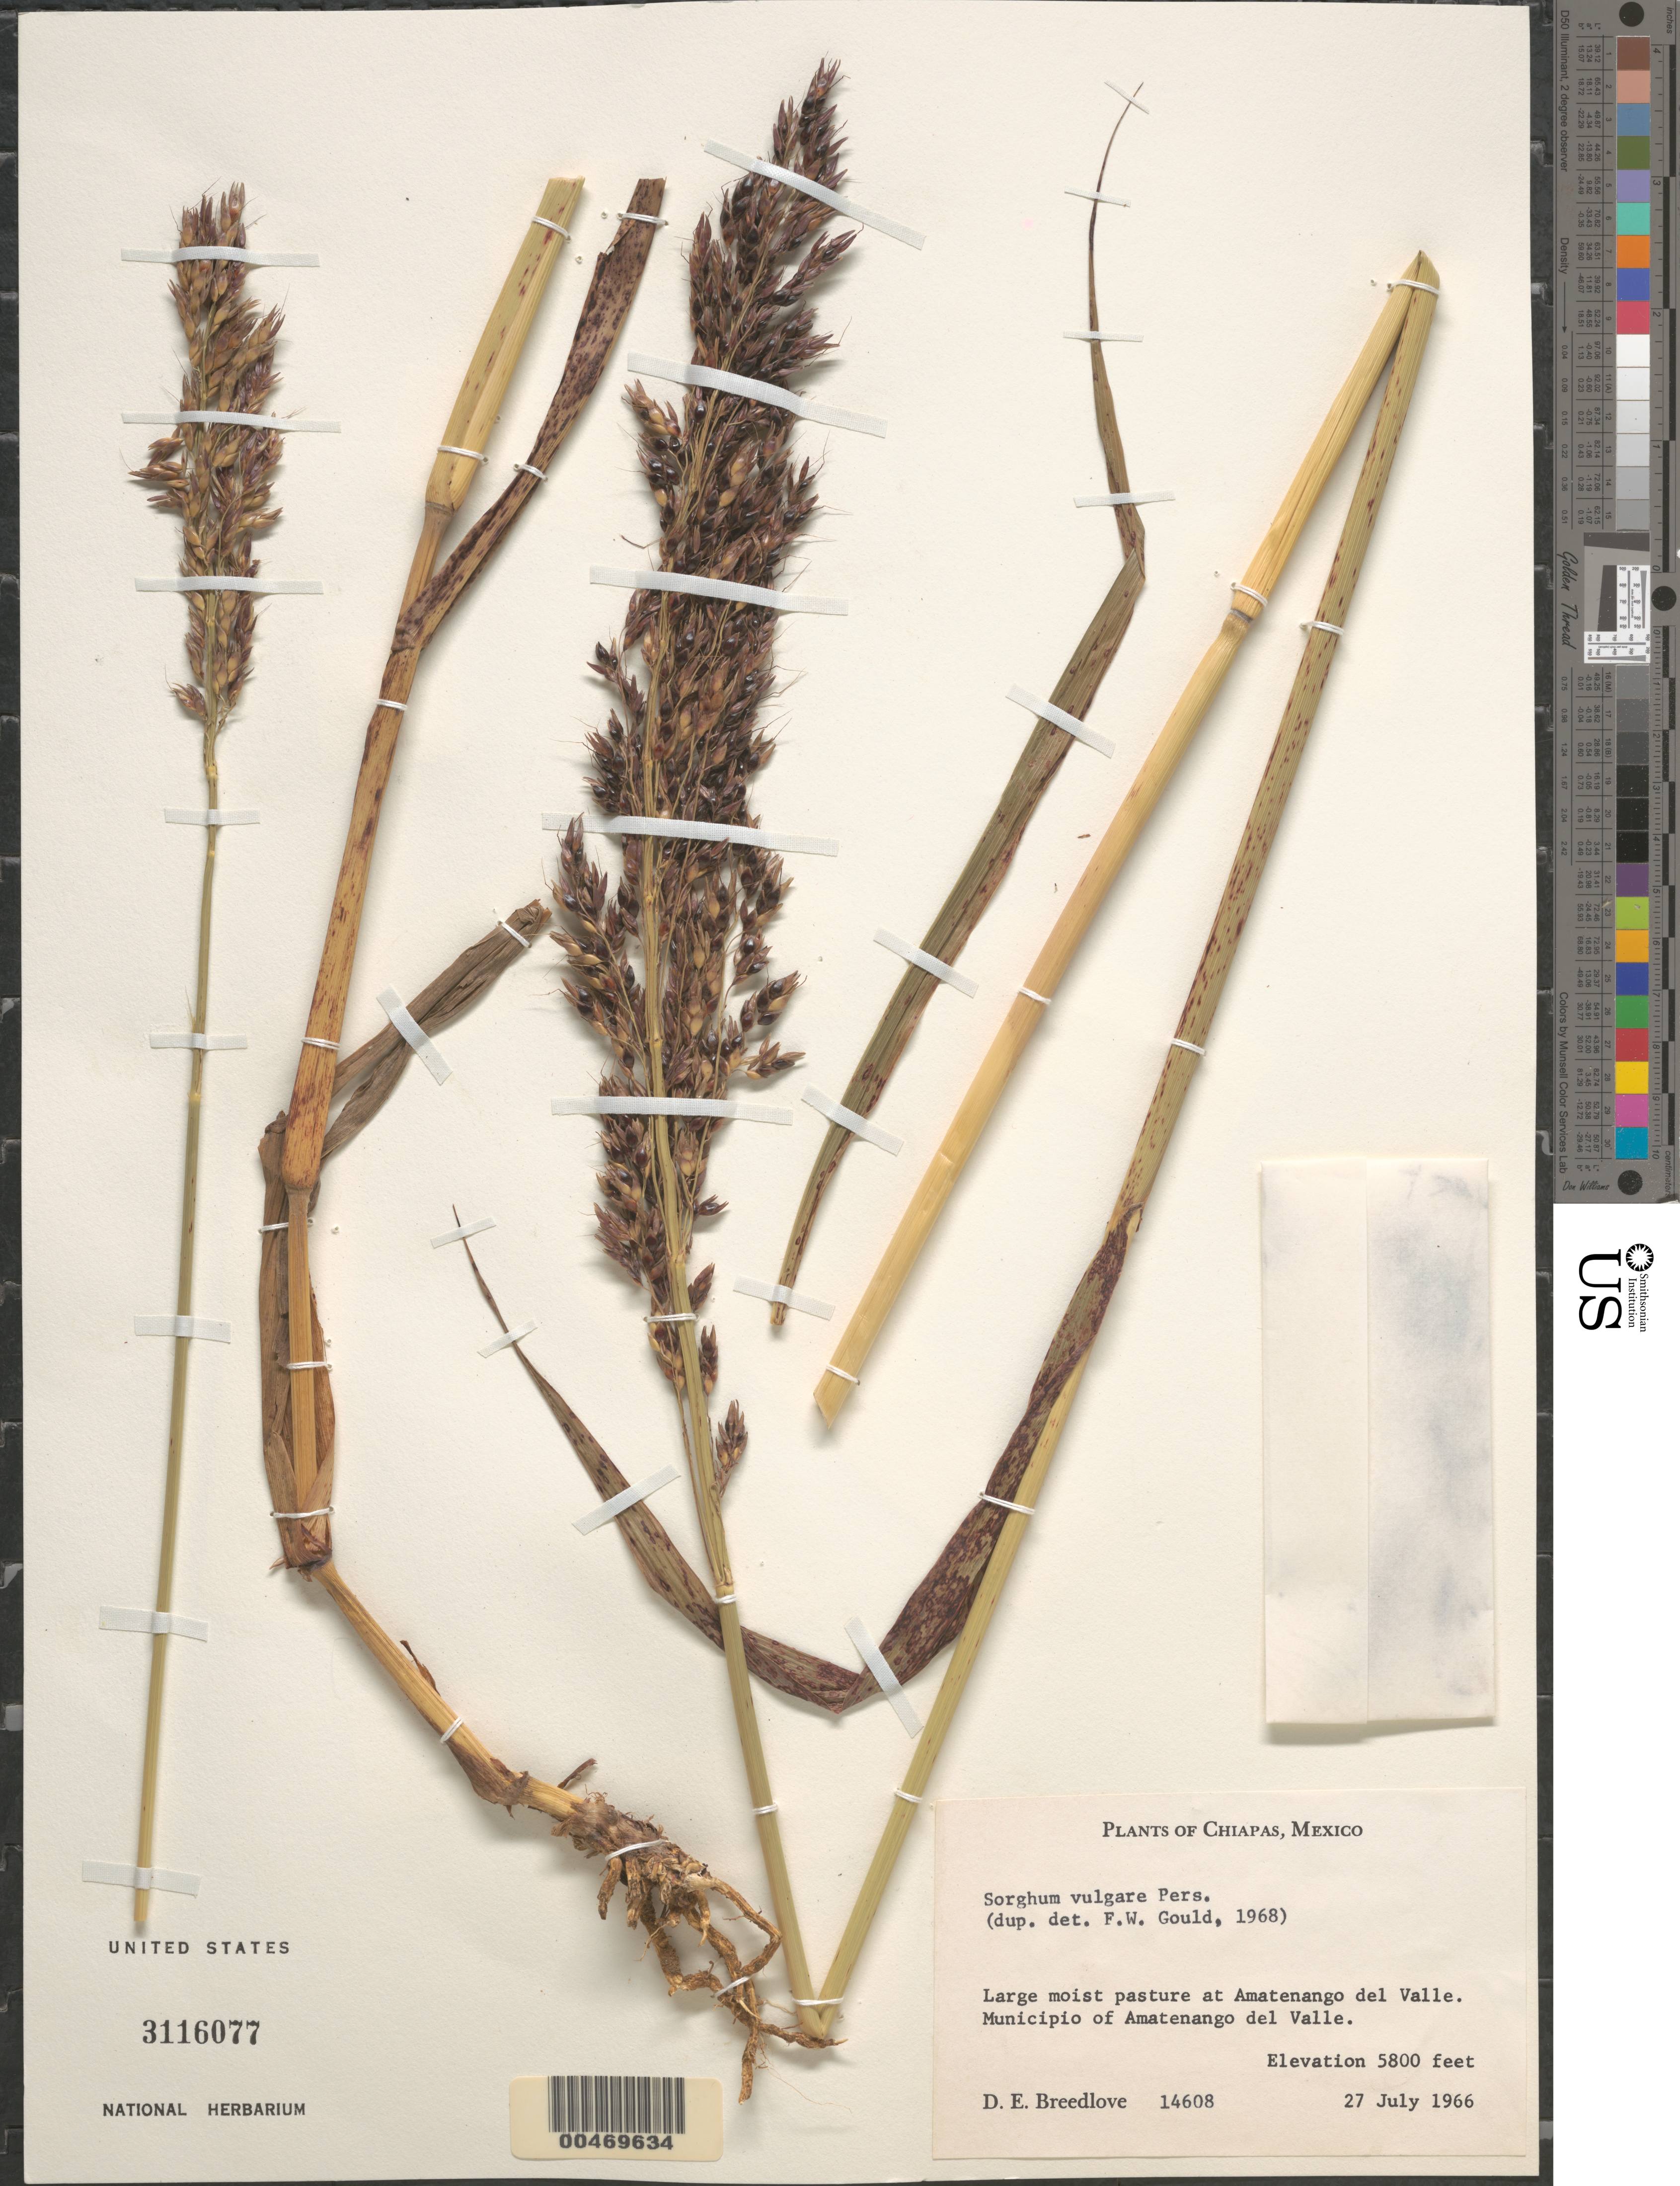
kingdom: Plantae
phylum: Tracheophyta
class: Liliopsida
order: Poales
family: Poaceae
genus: Sorghum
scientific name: Sorghum halepense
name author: (L.) Pers.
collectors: D. E. Breedlove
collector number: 14608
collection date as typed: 27 Jul 1966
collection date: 1966-07-27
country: Mexico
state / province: Chiapas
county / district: Amatenango del Valle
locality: At Amatenango del Valle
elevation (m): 1768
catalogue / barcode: US 3116077